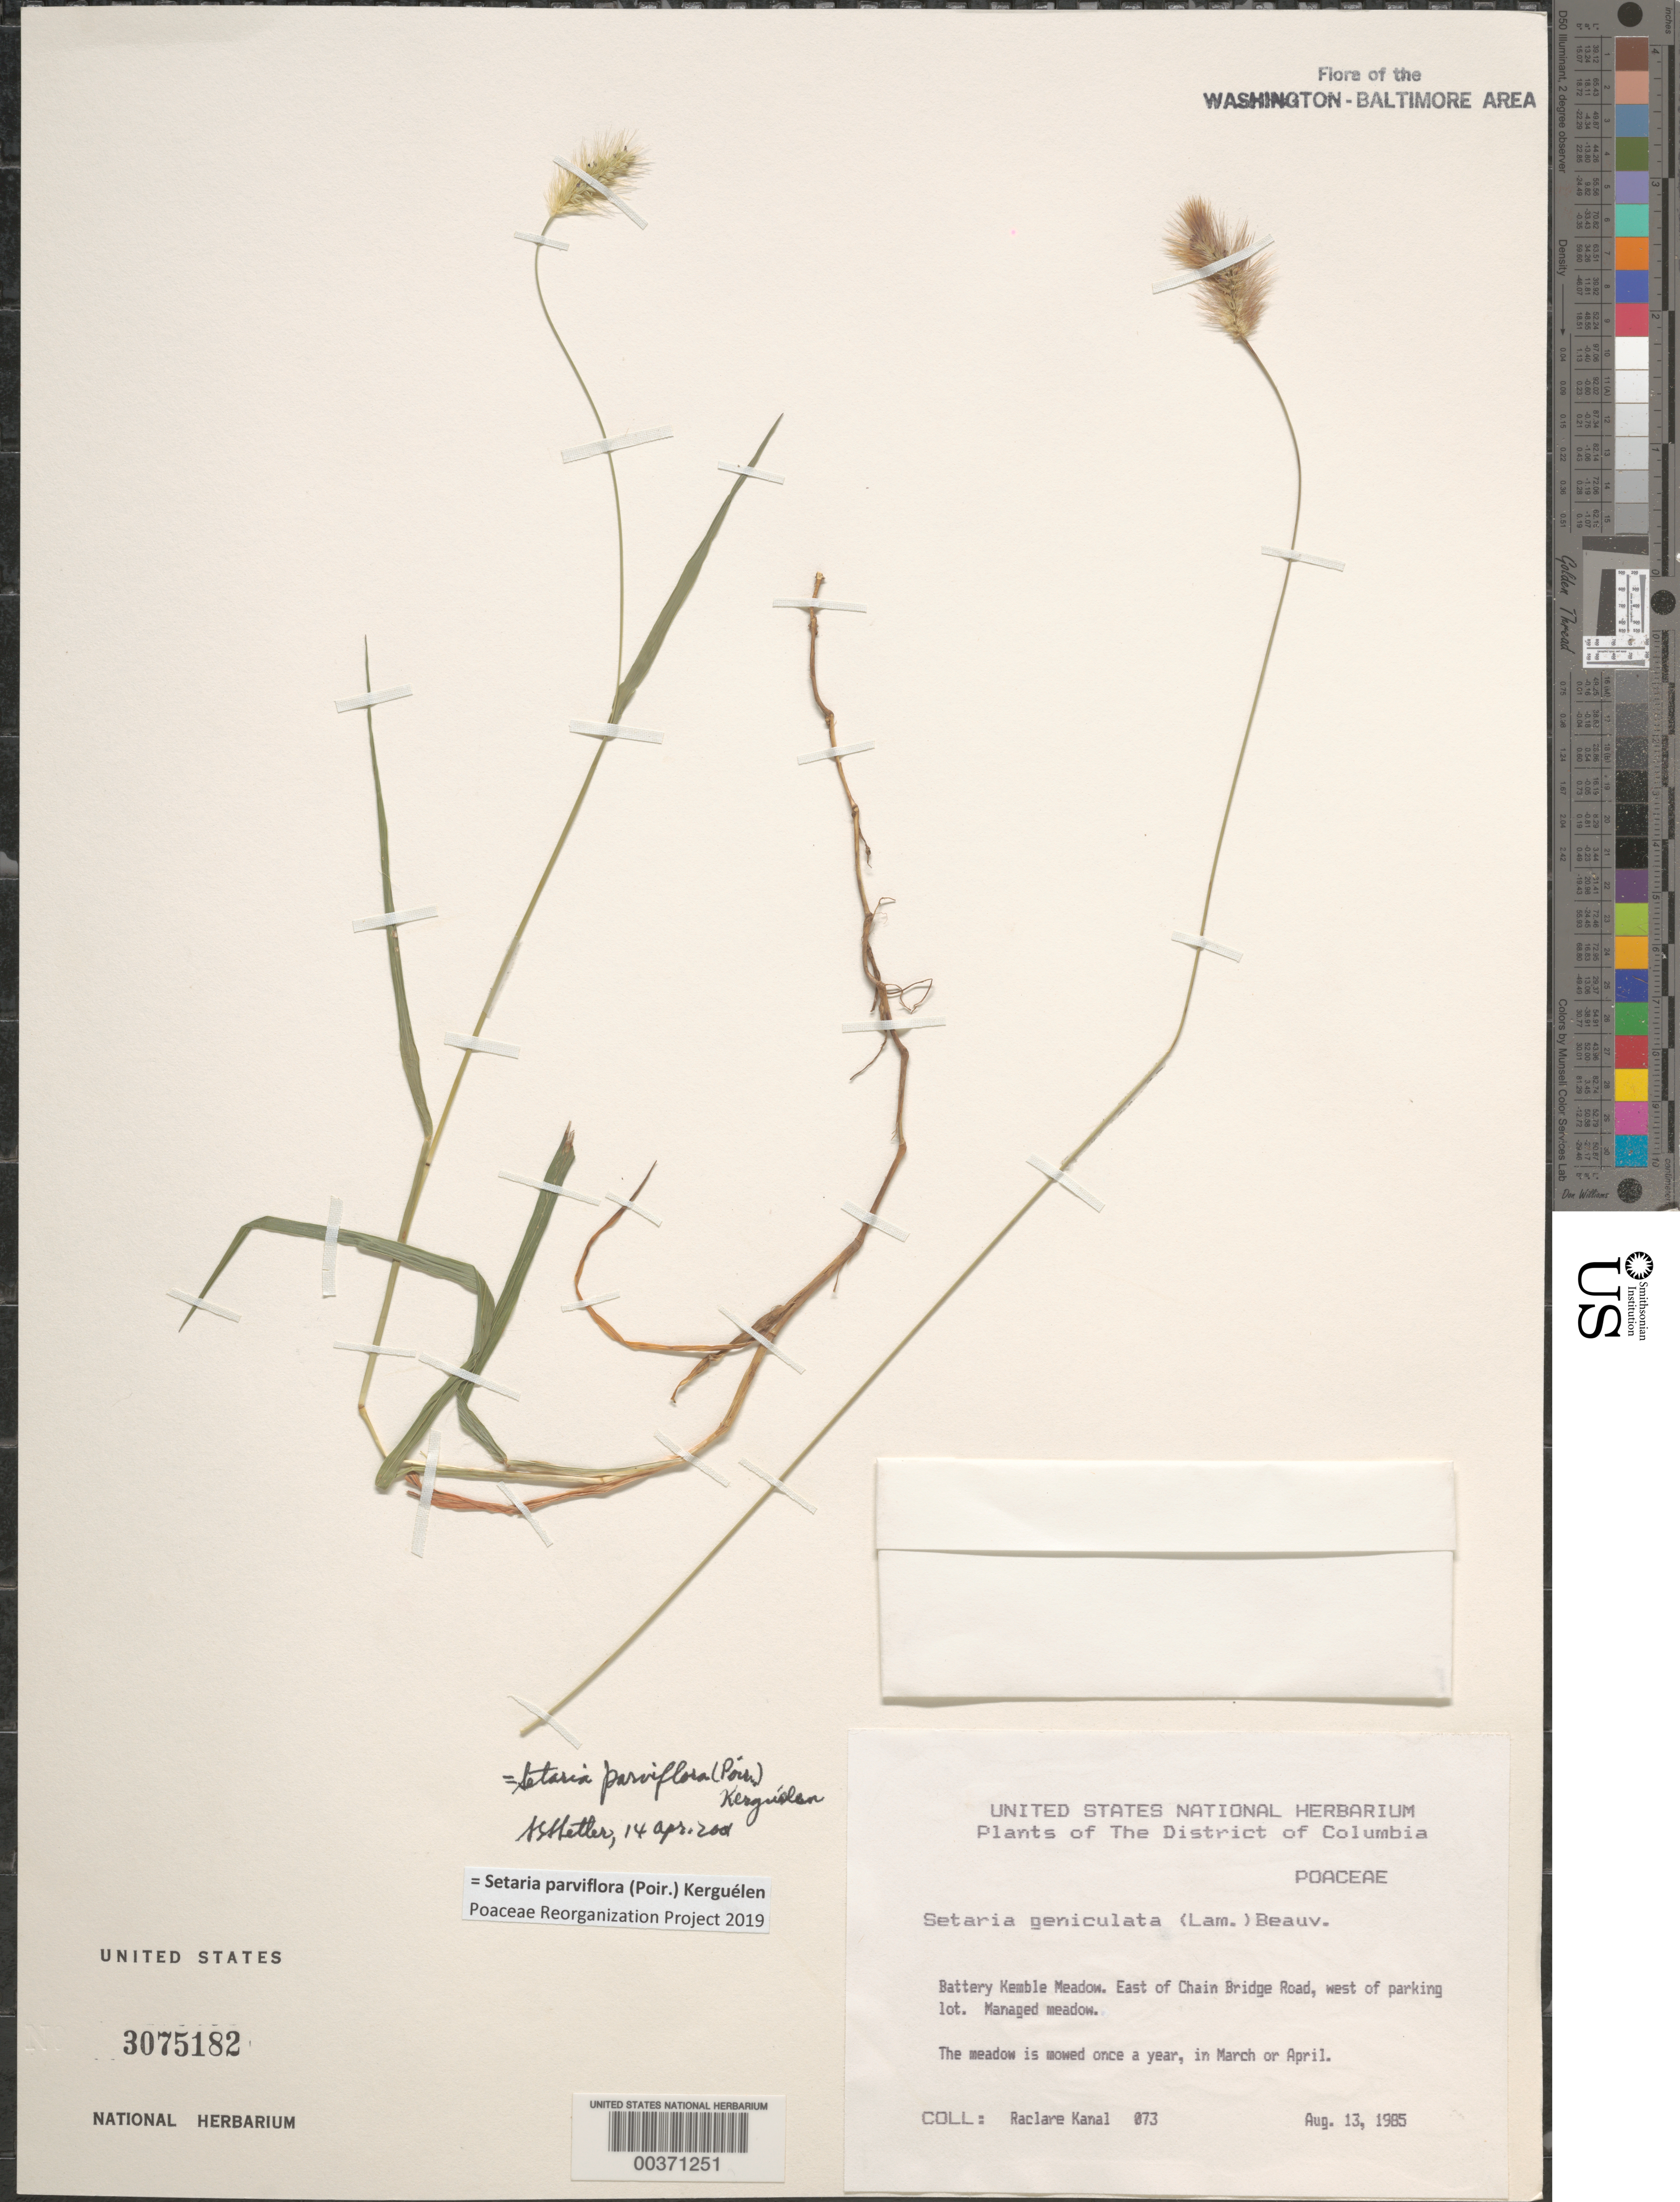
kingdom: Plantae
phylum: Tracheophyta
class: Liliopsida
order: Poales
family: Poaceae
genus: Setaria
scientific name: Setaria parviflora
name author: (Poir.) Kerguélen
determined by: Shetler, Stanwyn G., (US), NMNH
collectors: R. Kanal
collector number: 073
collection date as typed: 13 Aug 1985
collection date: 1985-08-13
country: United States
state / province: District of Columbia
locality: Battery Kemble meadow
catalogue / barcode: US 3075182